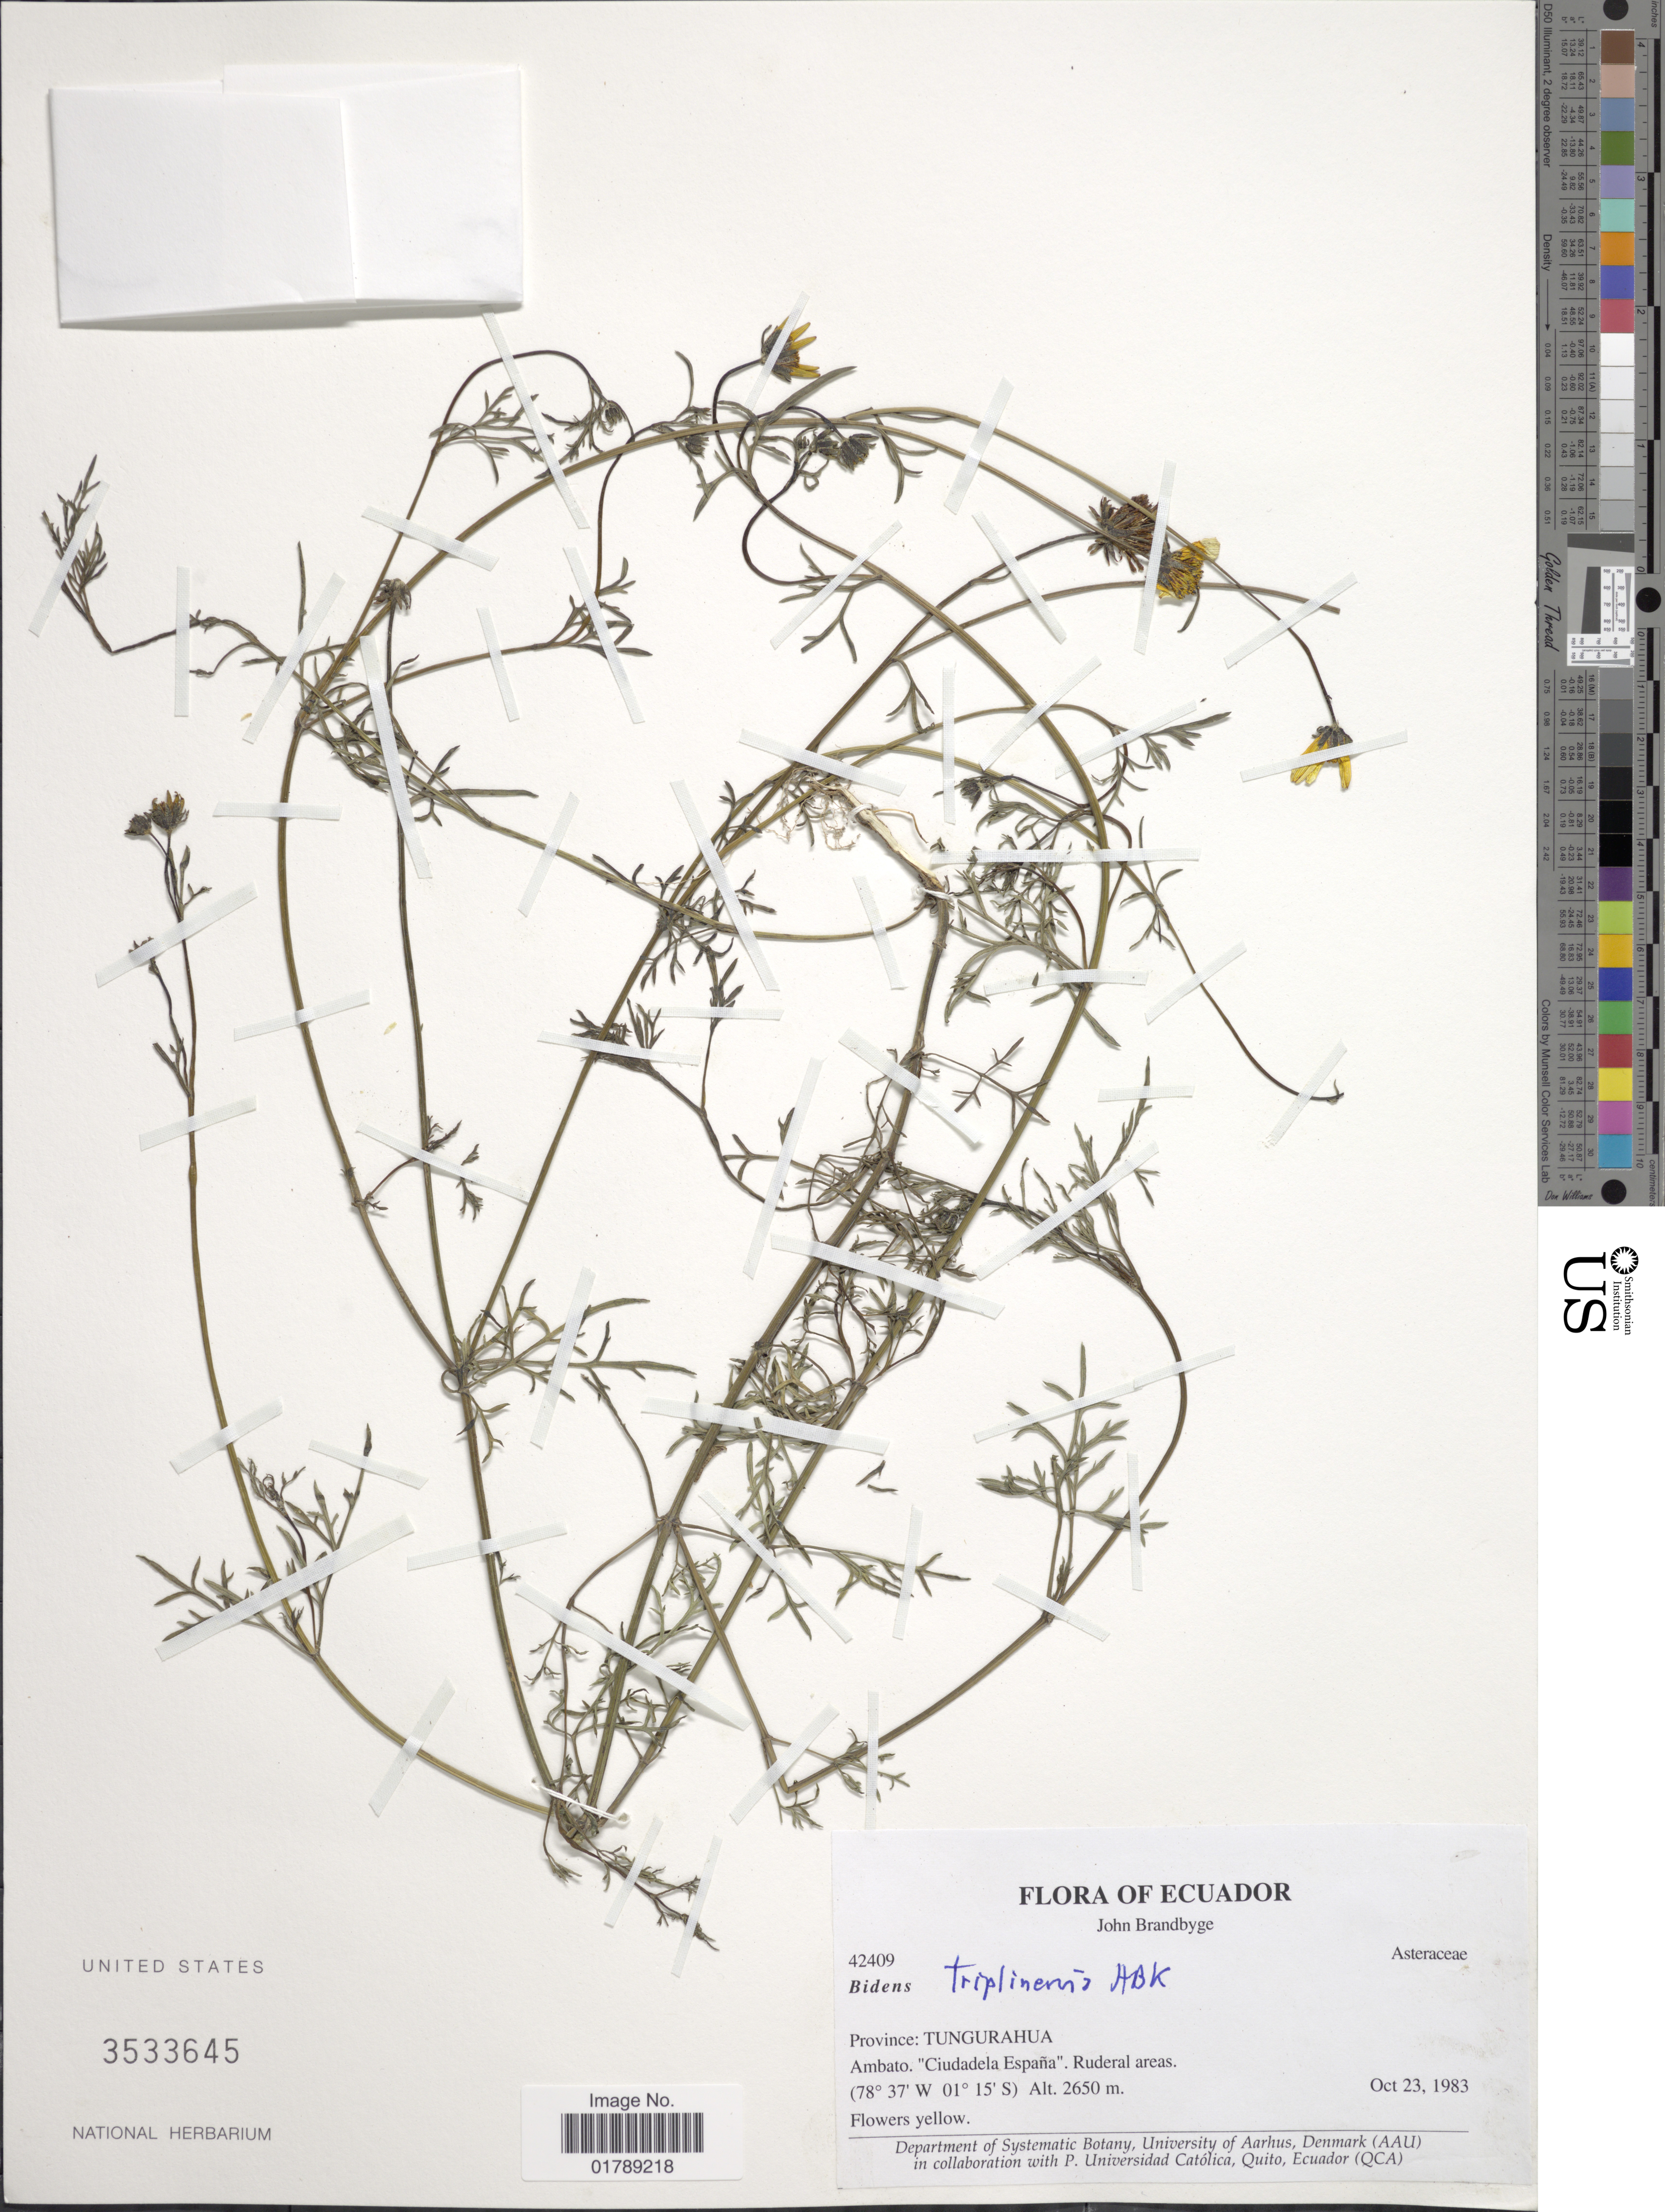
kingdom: Plantae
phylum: Tracheophyta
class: Magnoliopsida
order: Asterales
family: Asteraceae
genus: Bidens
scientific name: Bidens triplinervia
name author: Kunth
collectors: J. Brandbyge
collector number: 42409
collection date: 1983-10-23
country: Ecuador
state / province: Tungurahua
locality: Ambato. "Ciudadela España"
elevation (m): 2650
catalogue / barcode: US 3533645